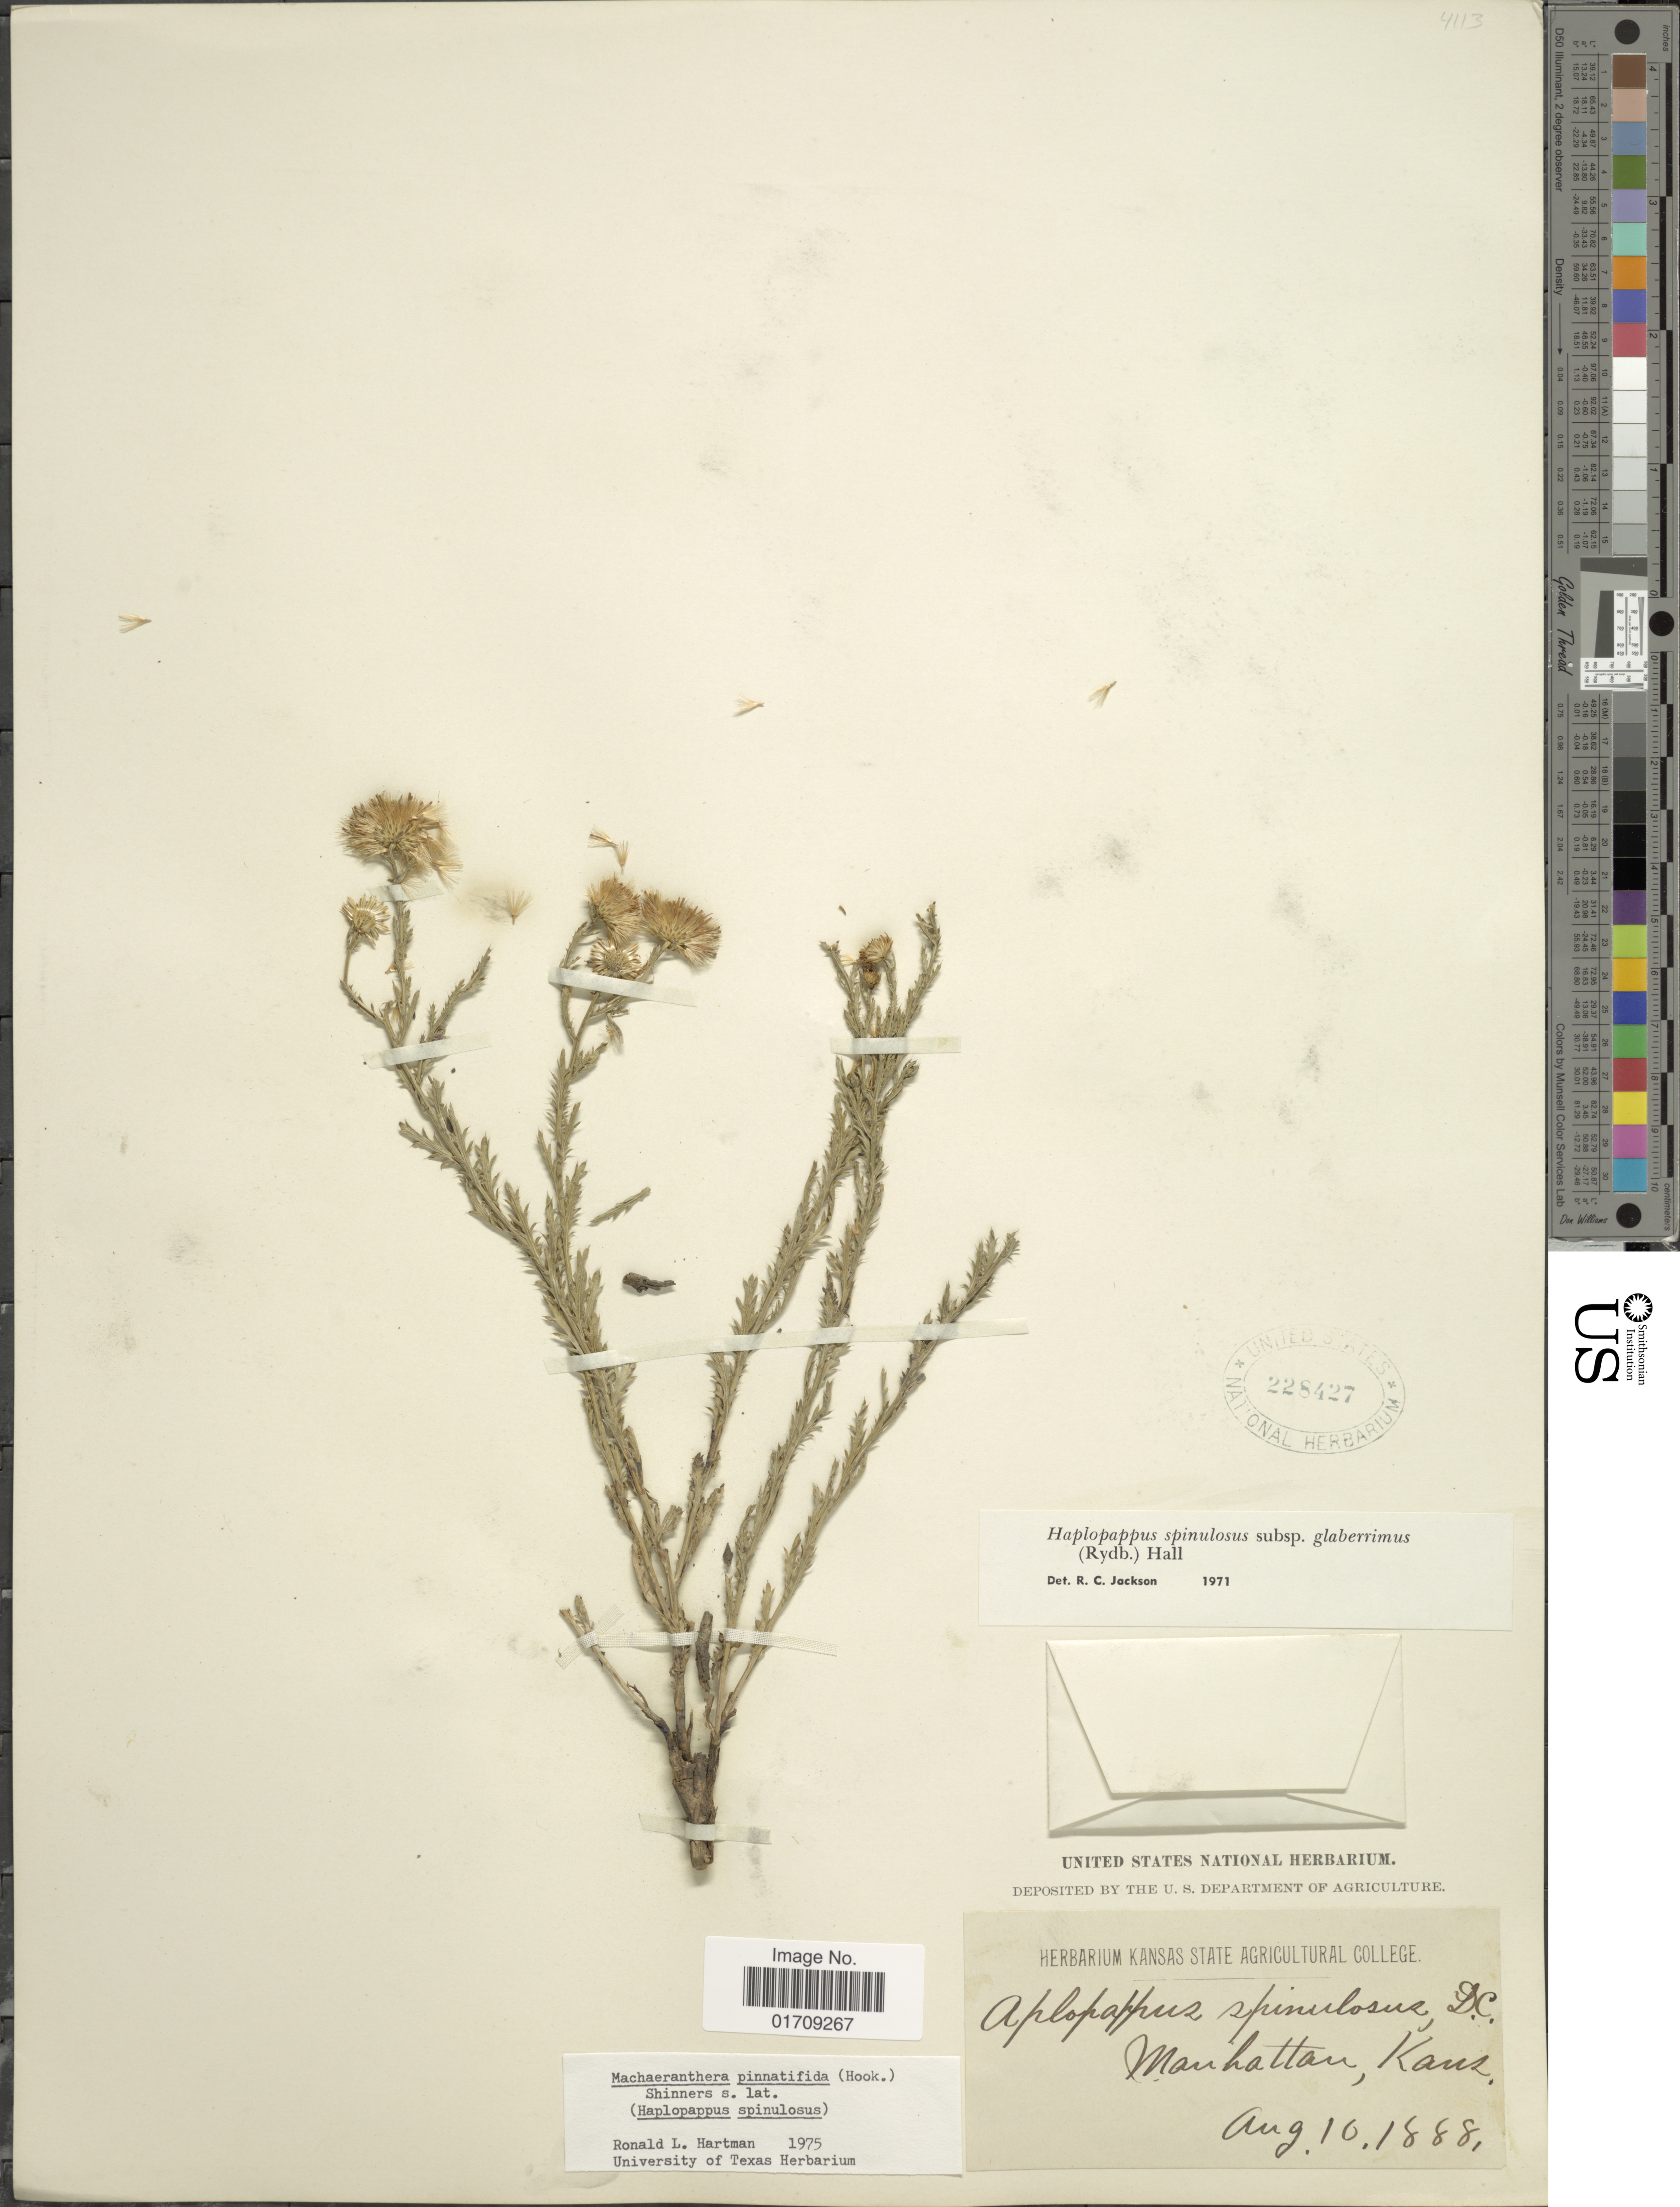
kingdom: Plantae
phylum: Tracheophyta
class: Magnoliopsida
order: Asterales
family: Asteraceae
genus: Machaeranthera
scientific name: Machaeranthera pinnatifida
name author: (Hook.) Shinners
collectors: ex herb. Kansas State Agricultural College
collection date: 1888-08-10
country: United States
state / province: Kansas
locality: Manhattan, Kans.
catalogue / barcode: US 228427